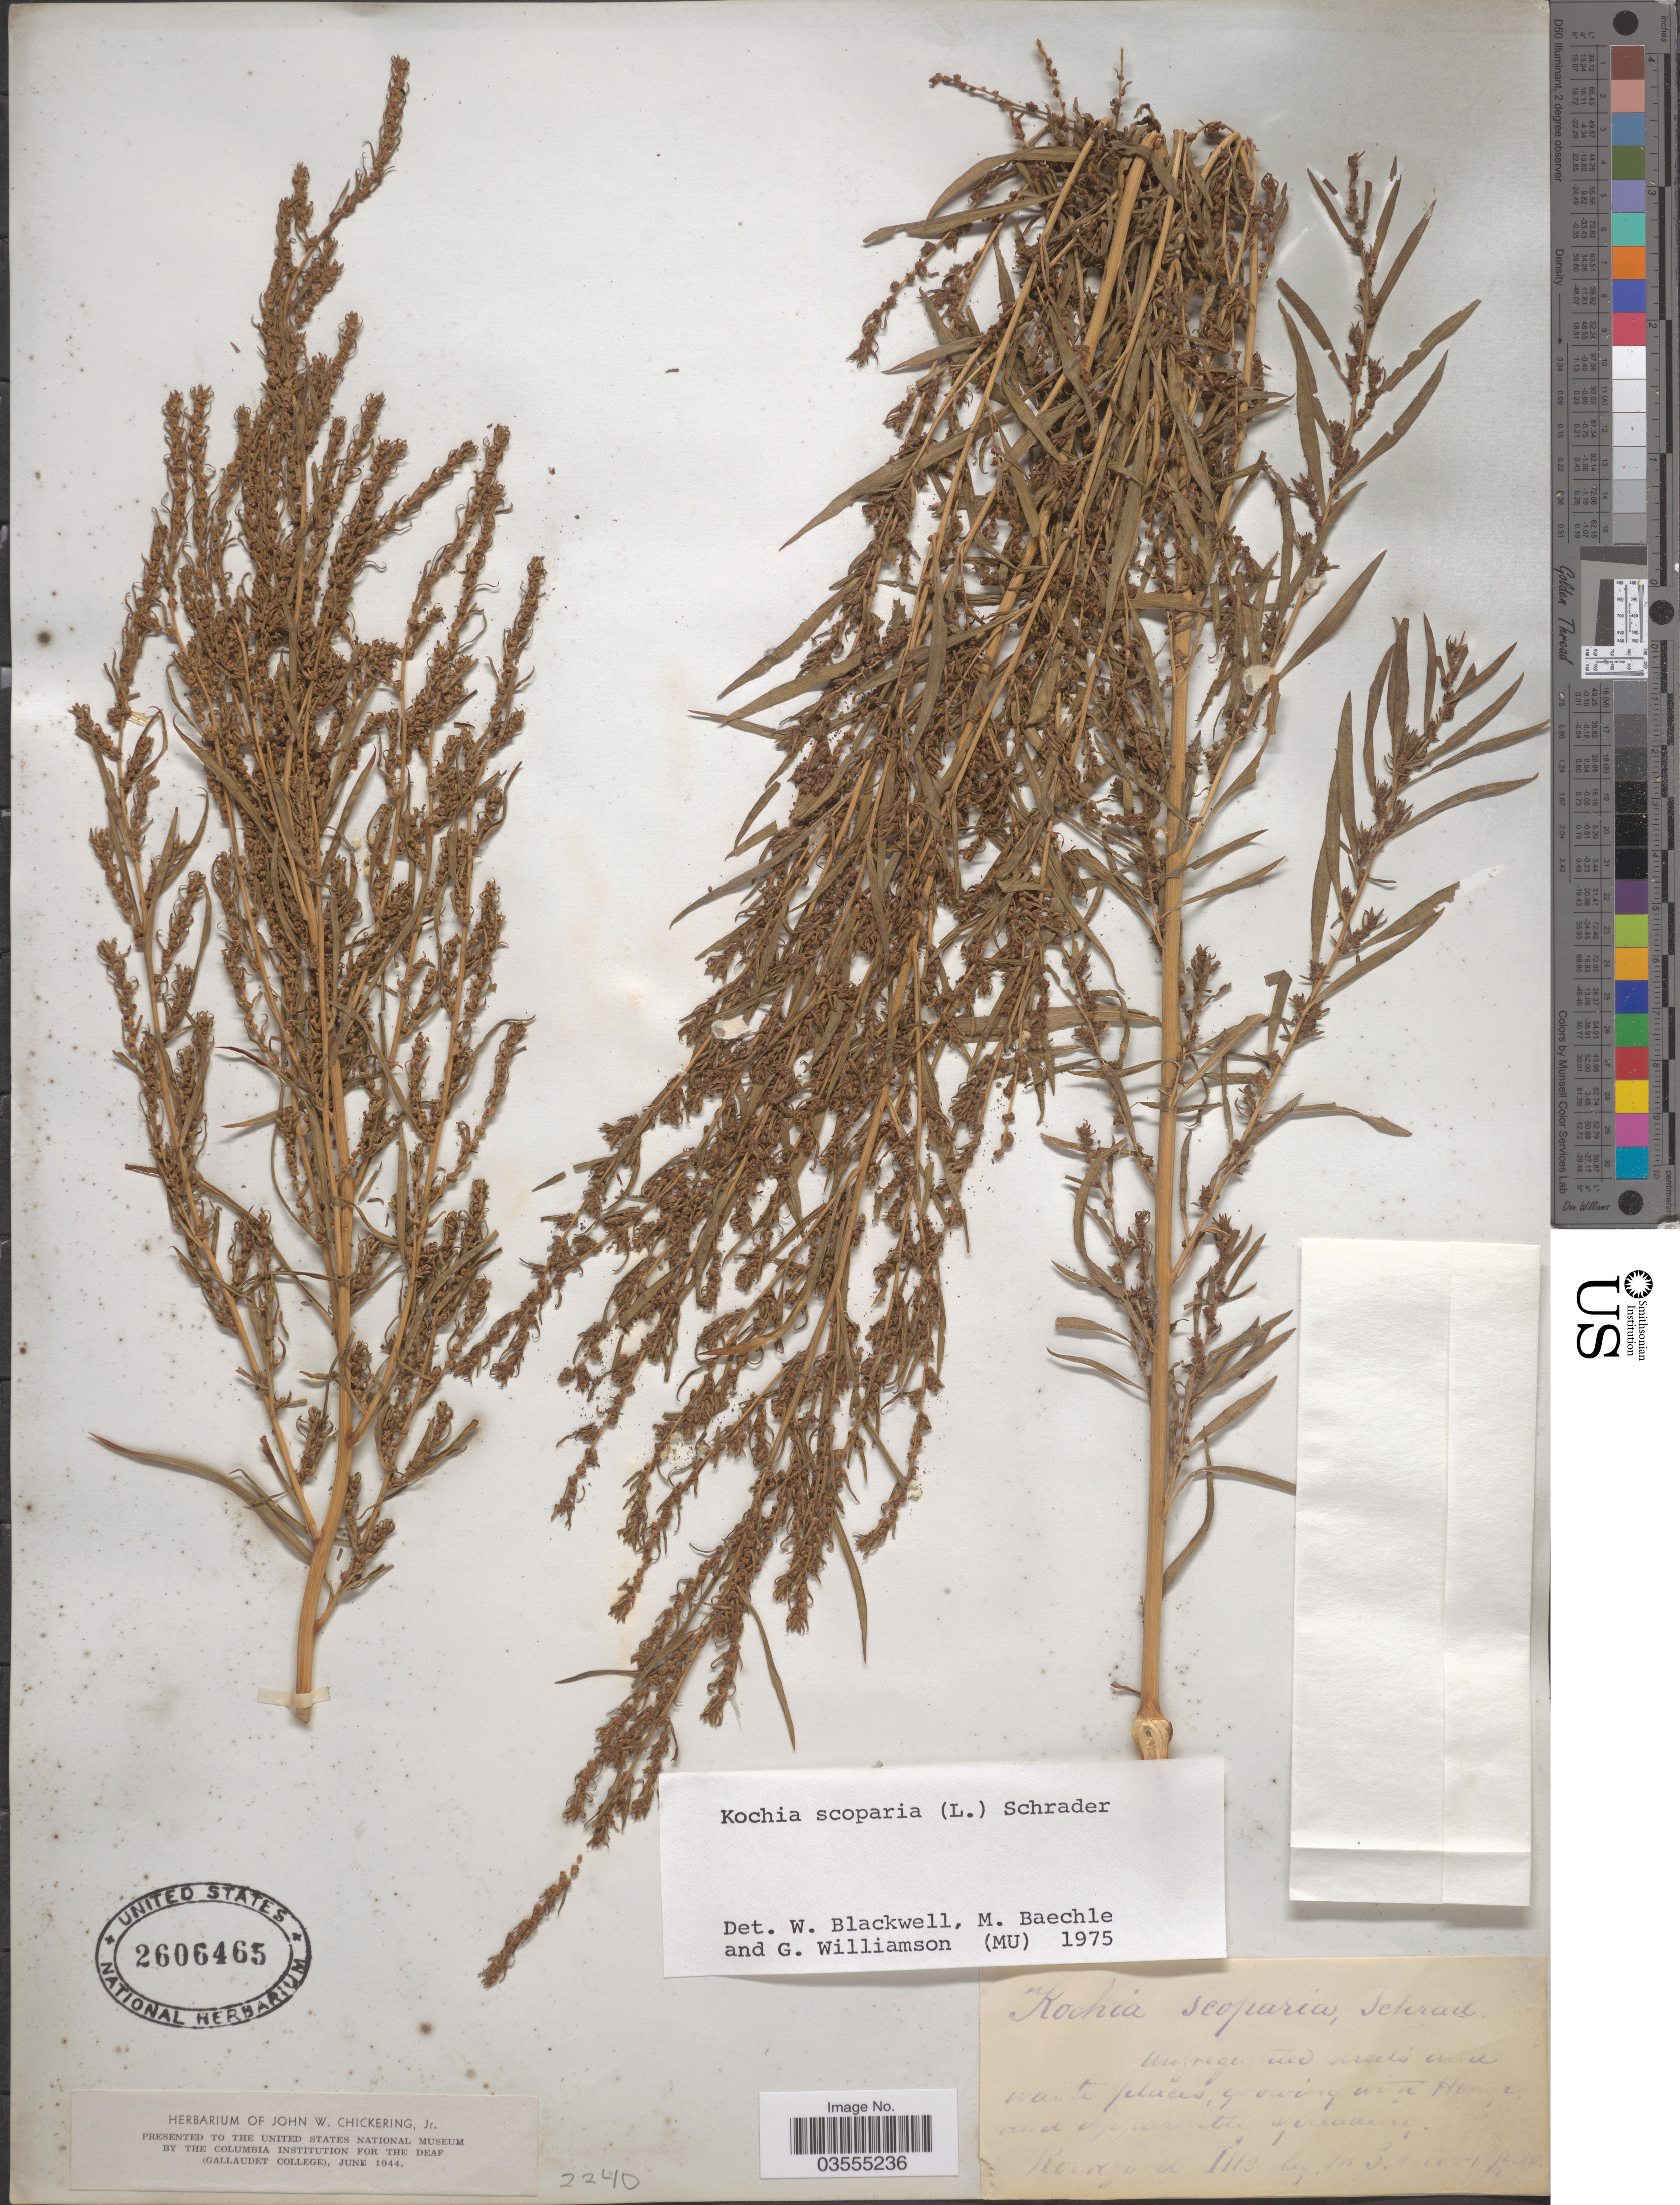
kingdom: Plantae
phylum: Tracheophyta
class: Magnoliopsida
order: Caryophyllales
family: Amaranthaceae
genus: Bassia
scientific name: Bassia scoparia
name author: (L.) Voss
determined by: U.S. National Herbarium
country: United States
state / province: Illinois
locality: Rockford [? dubiously Illinois]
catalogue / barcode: US 2606465